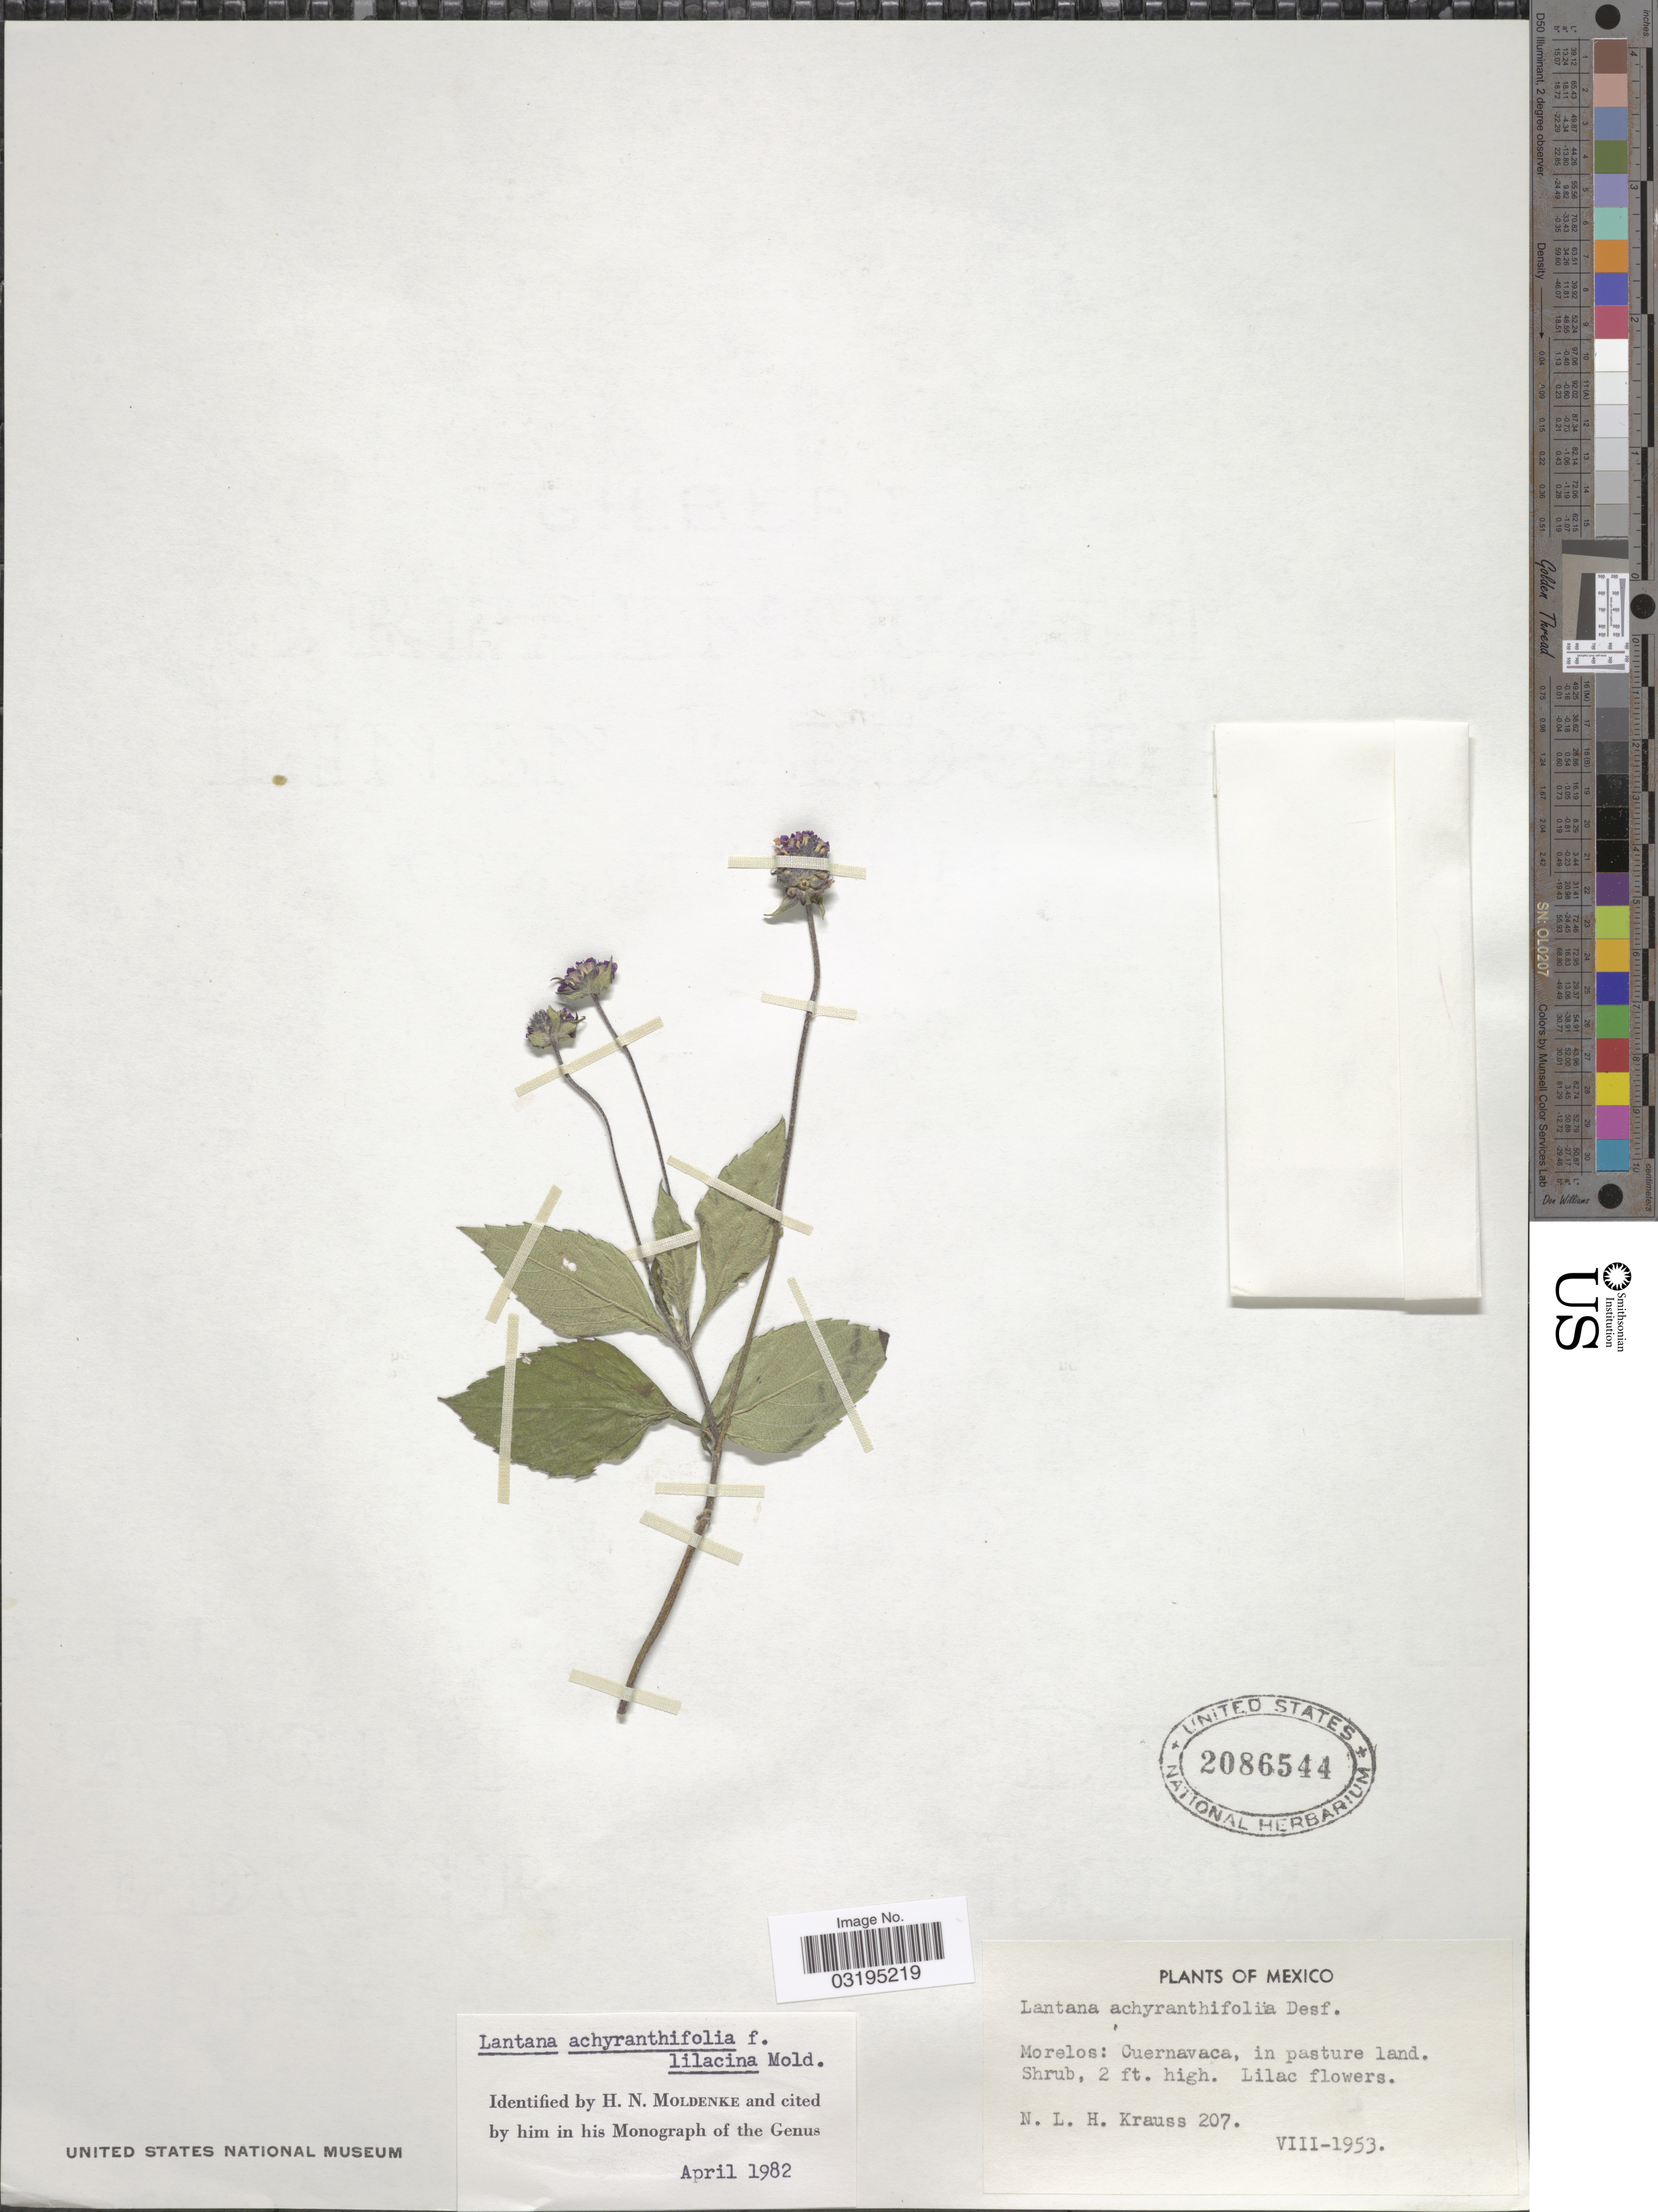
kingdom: Plantae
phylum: Tracheophyta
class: Magnoliopsida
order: Lamiales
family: Verbenaceae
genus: Lantana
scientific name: Lantana achyranthifolia f. lilacina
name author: Moldenke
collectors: N. Krauss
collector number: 207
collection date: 1953-08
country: Mexico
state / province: Morelos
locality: Cuernavaca, in pasture land.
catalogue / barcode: US 2086544